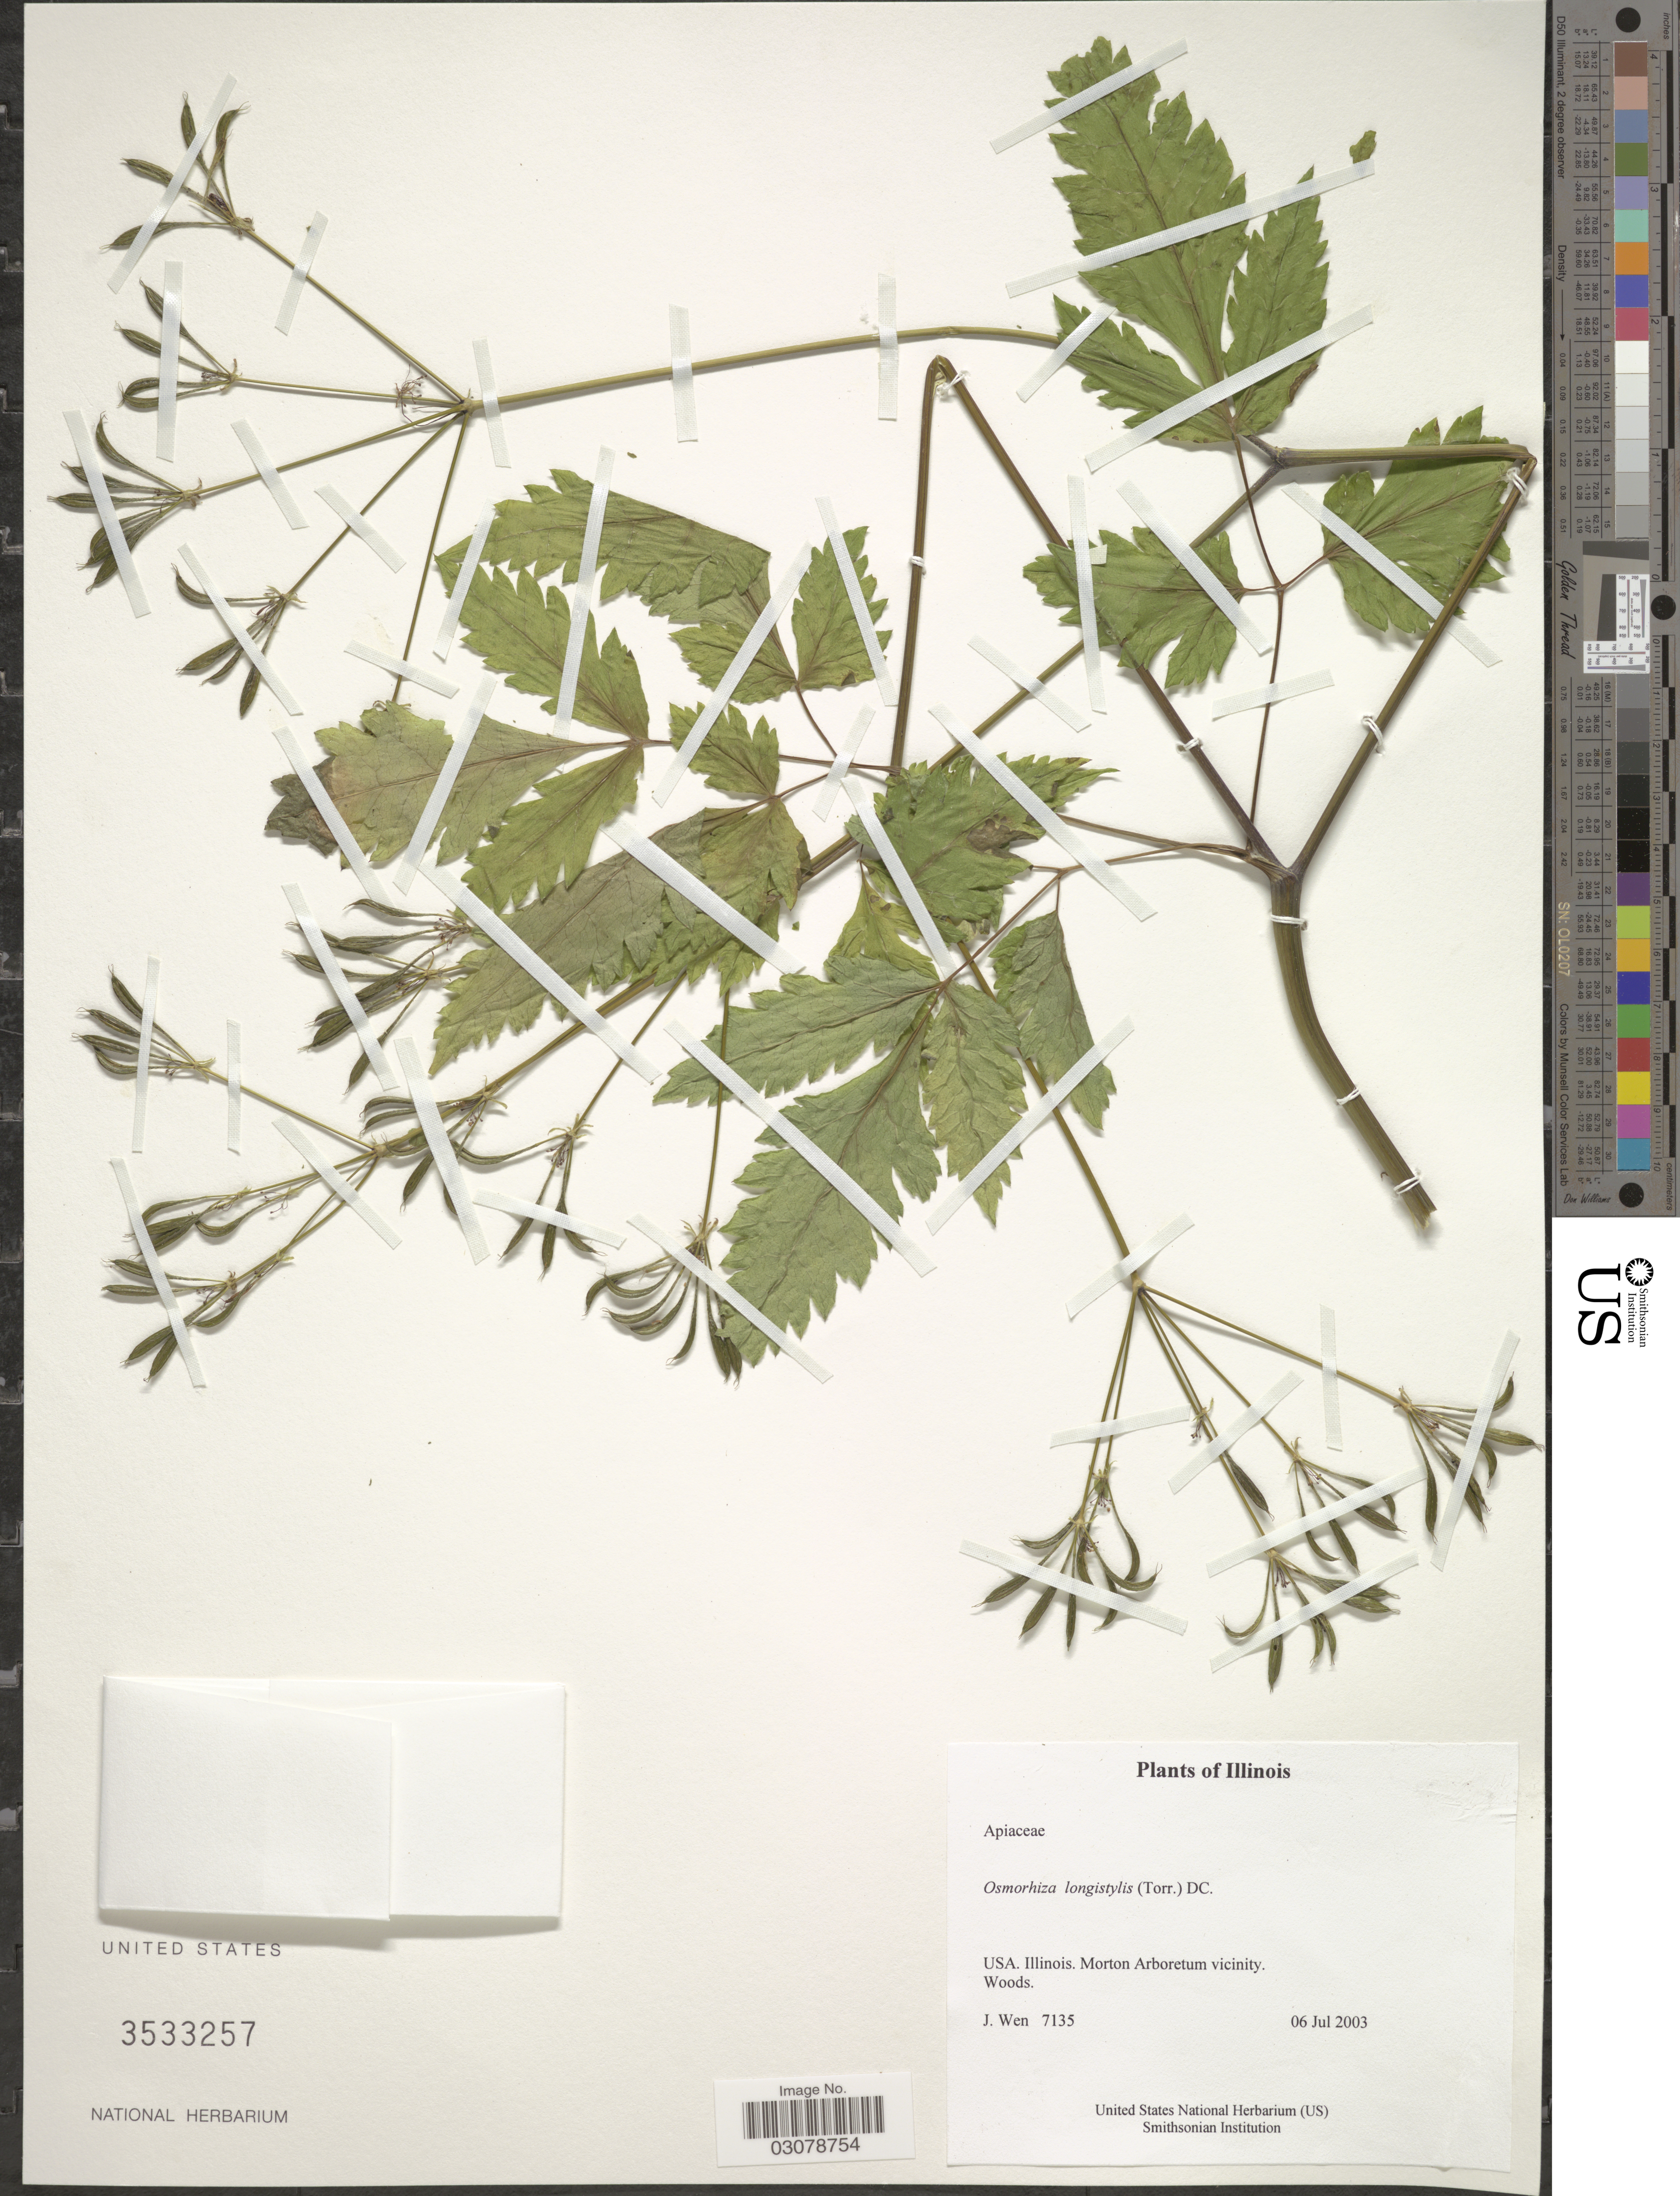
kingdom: Plantae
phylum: Tracheophyta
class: Magnoliopsida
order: Apiales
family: Apiaceae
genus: Osmorhiza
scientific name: Osmorhiza longistylis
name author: (Torr.) DC.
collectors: J. Wen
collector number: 7135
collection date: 2003-07-06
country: United States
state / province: Illinois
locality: Morton Arboretum vicinity.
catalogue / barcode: US 3533257